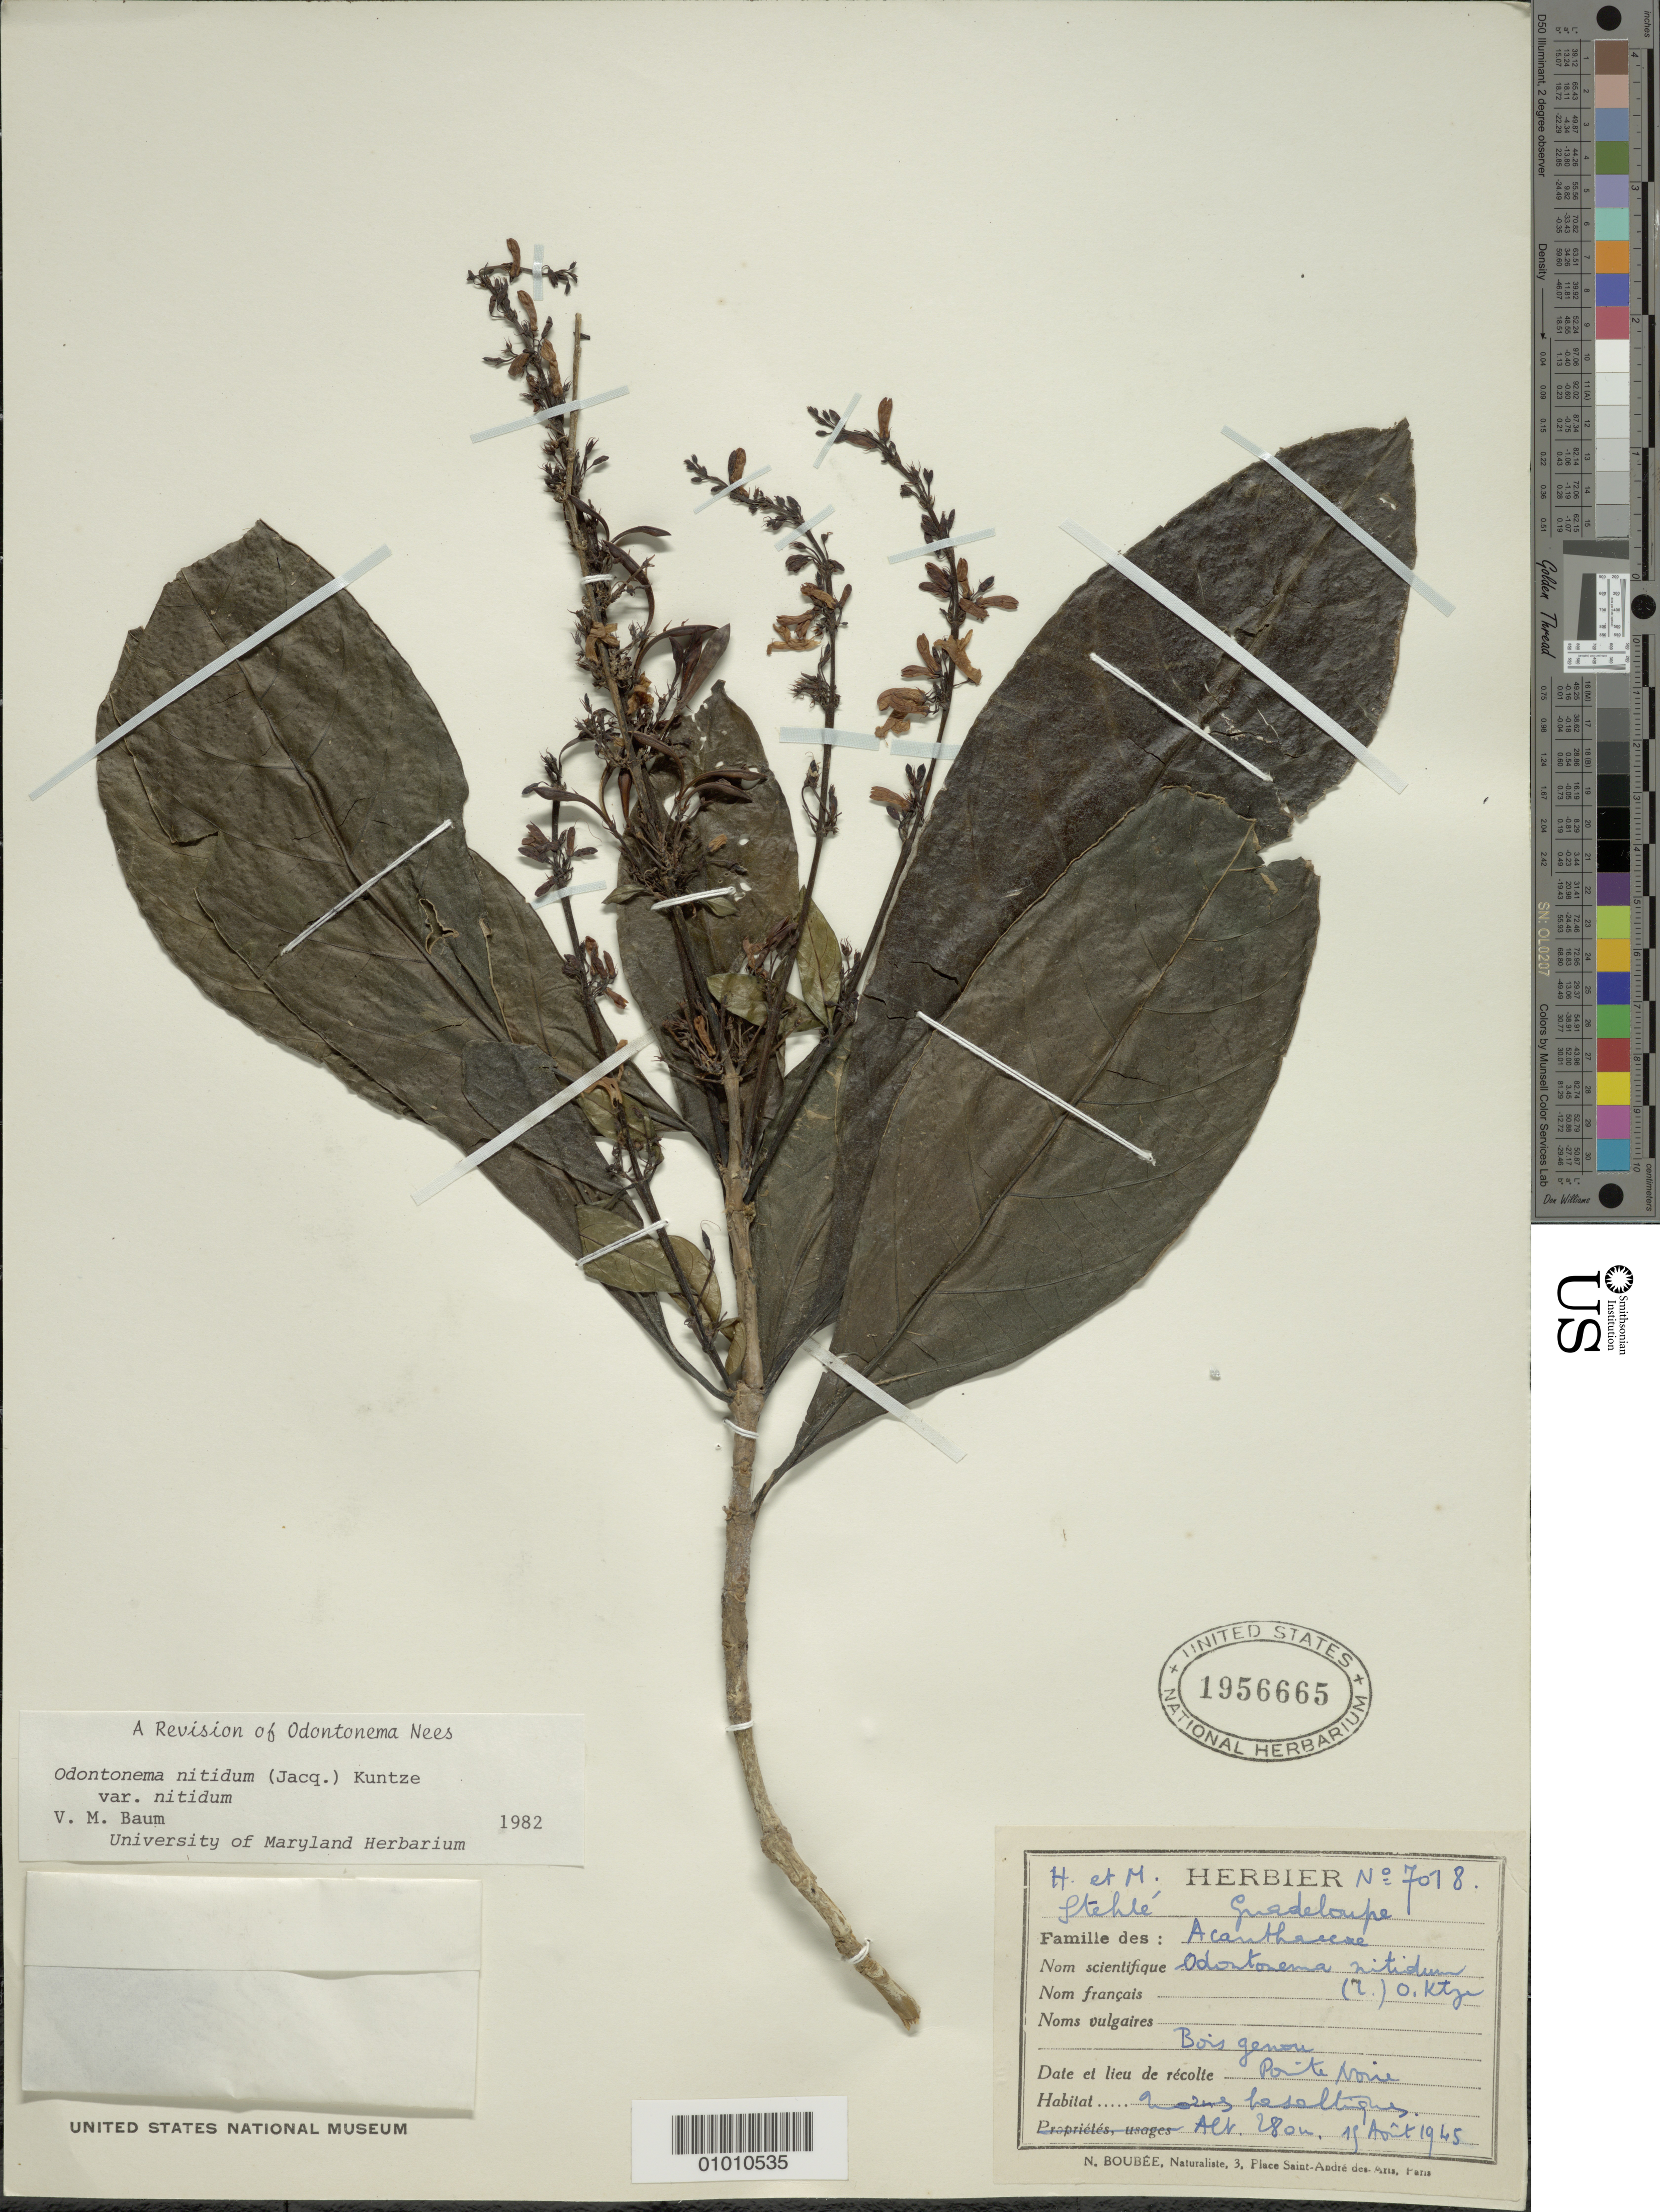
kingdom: Plantae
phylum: Tracheophyta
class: Magnoliopsida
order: Lamiales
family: Acanthaceae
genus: Odontonema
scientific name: Odontonema nitidum var. nitidum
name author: (Jacq.) Kuntze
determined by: Baum, V. M.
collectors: H. Stehlé & M. Stehlé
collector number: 7078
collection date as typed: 15 Aug 1945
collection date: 1945-08-15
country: Guadeloupe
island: Basse Terre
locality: Pointe Noir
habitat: Moins baseltiques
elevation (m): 280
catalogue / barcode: US 1956665